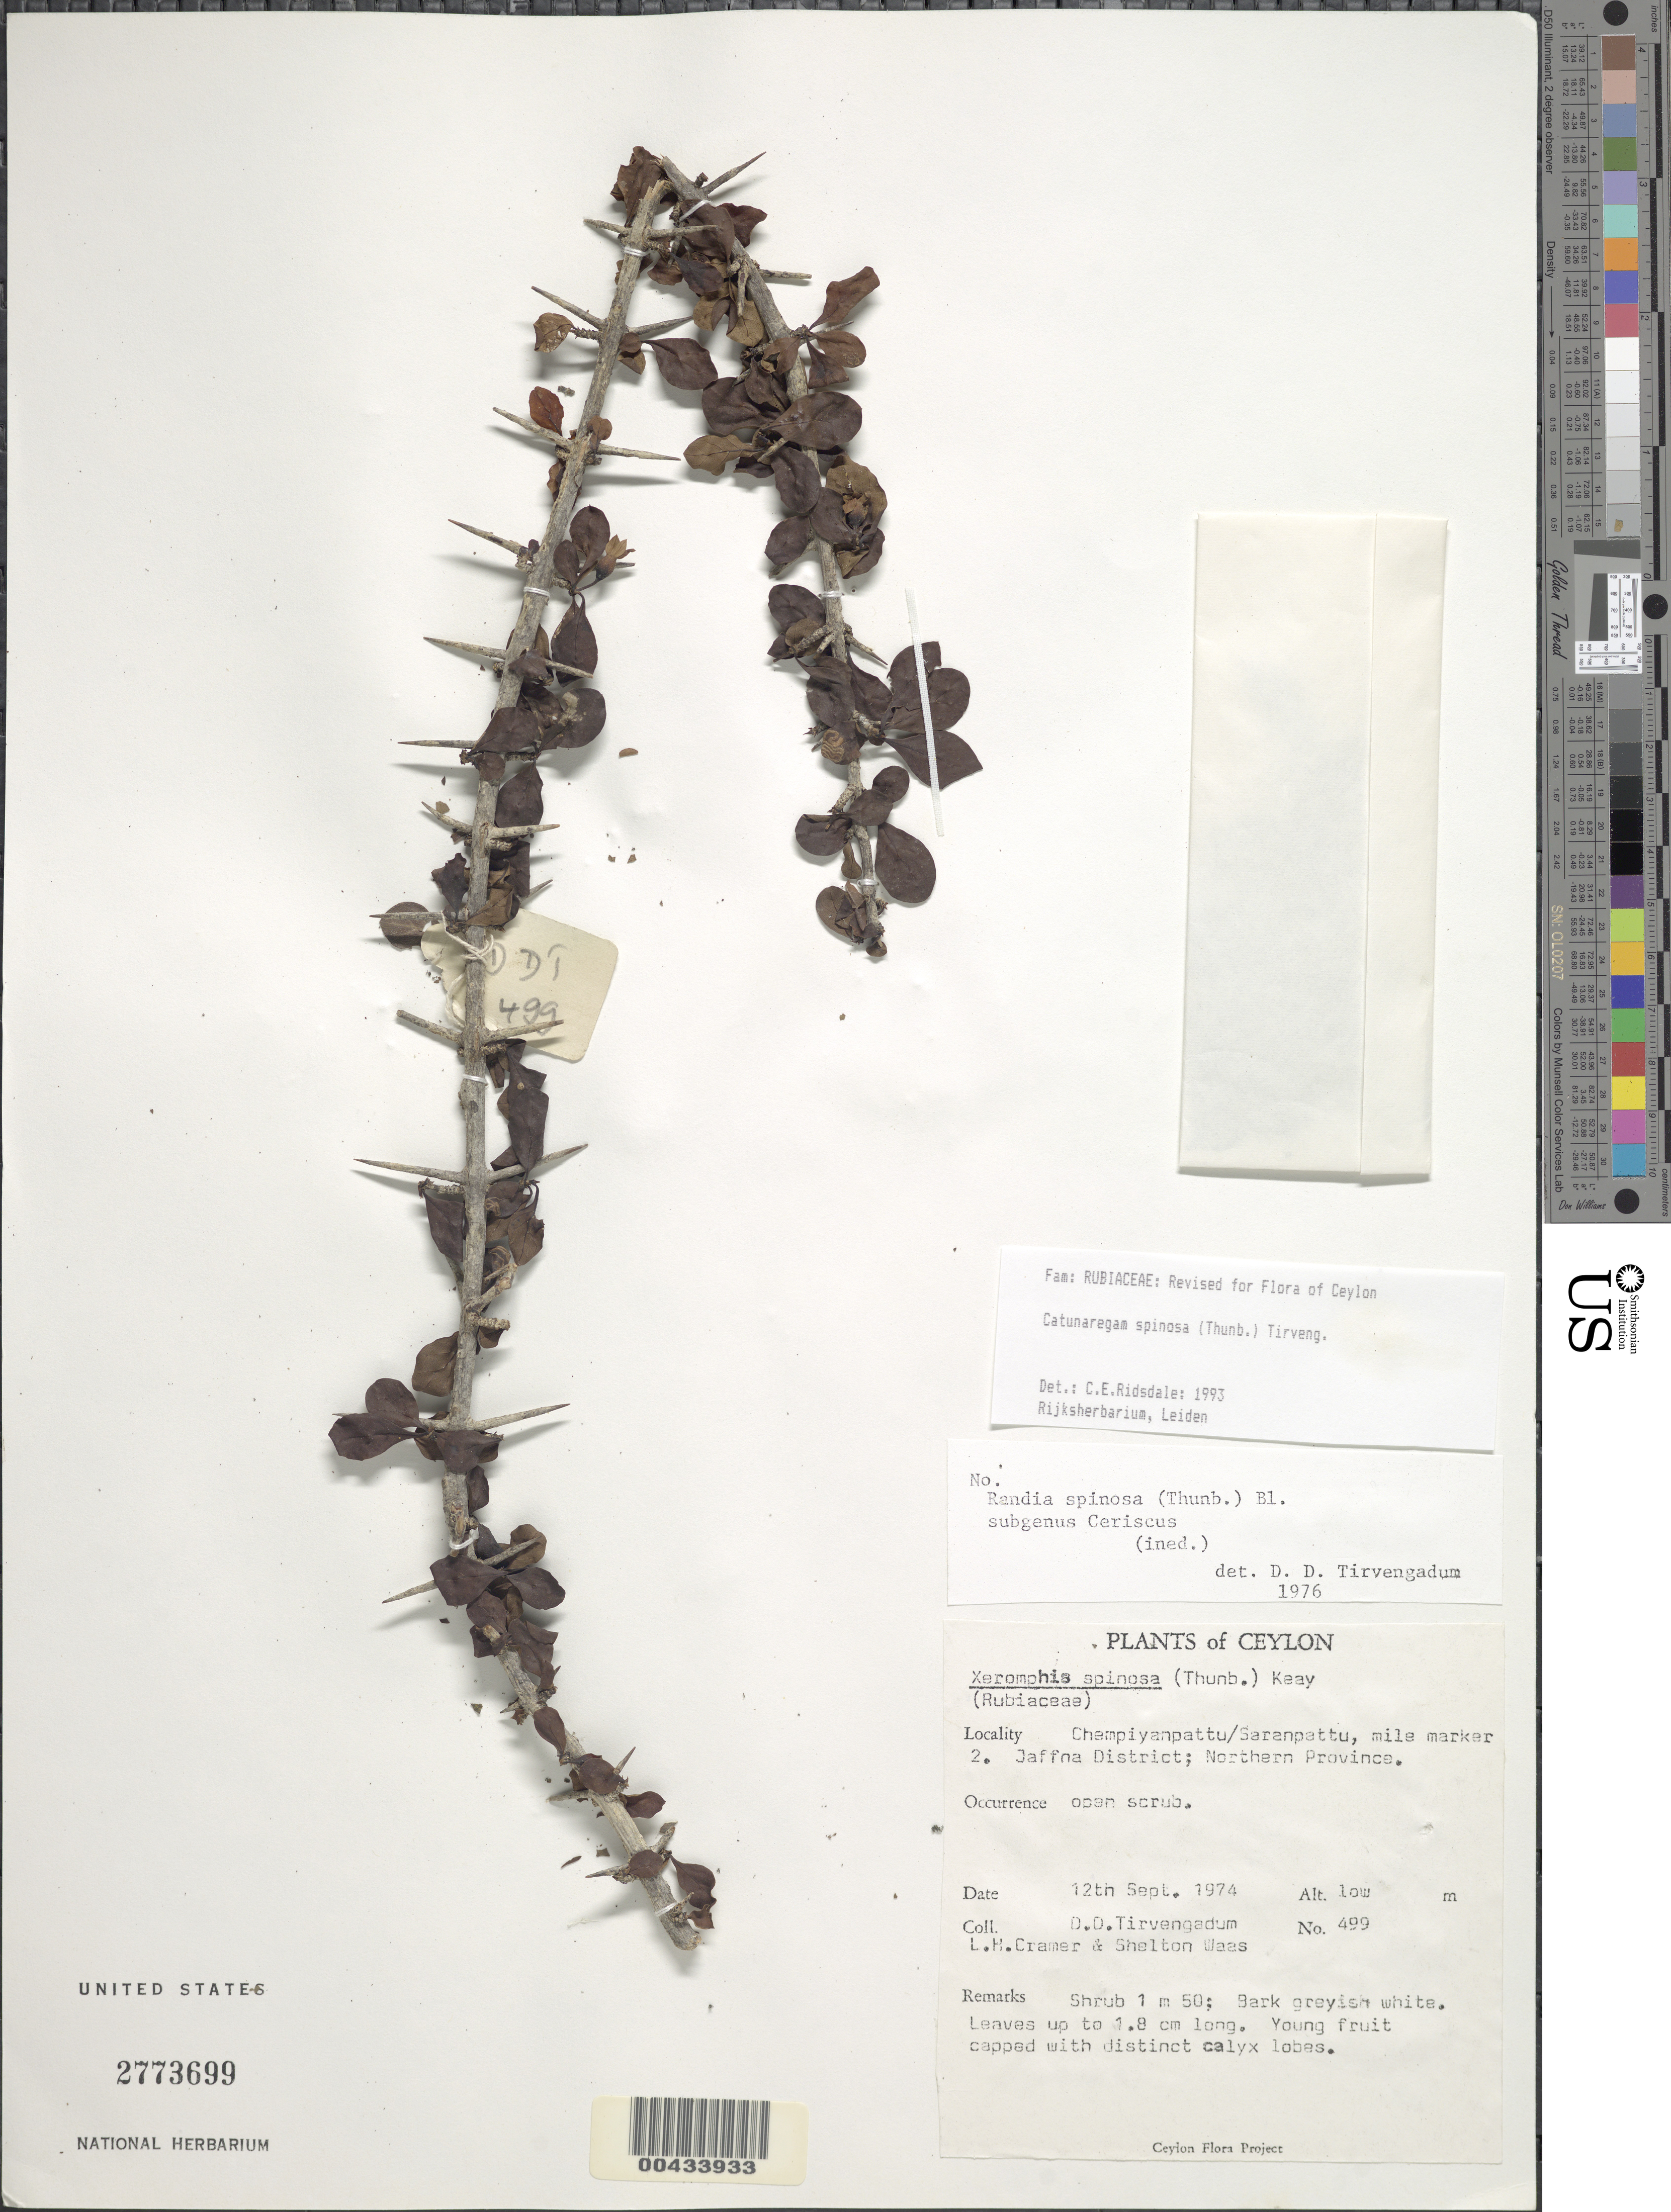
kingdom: Plantae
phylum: Tracheophyta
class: Magnoliopsida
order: Gentianales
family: Rubiaceae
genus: Catunaregam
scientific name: Catunaregam spinosa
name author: (Thunb.) Tirveng.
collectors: D. Tirvengadum, L. H. Cramer & S. Waas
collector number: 499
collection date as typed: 12 Sep 1974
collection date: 1974-09-12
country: Sri Lanka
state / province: Northern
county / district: Jaffna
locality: Chempiyanpattu-Saranpattu, mile marker 2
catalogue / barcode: US 2773699